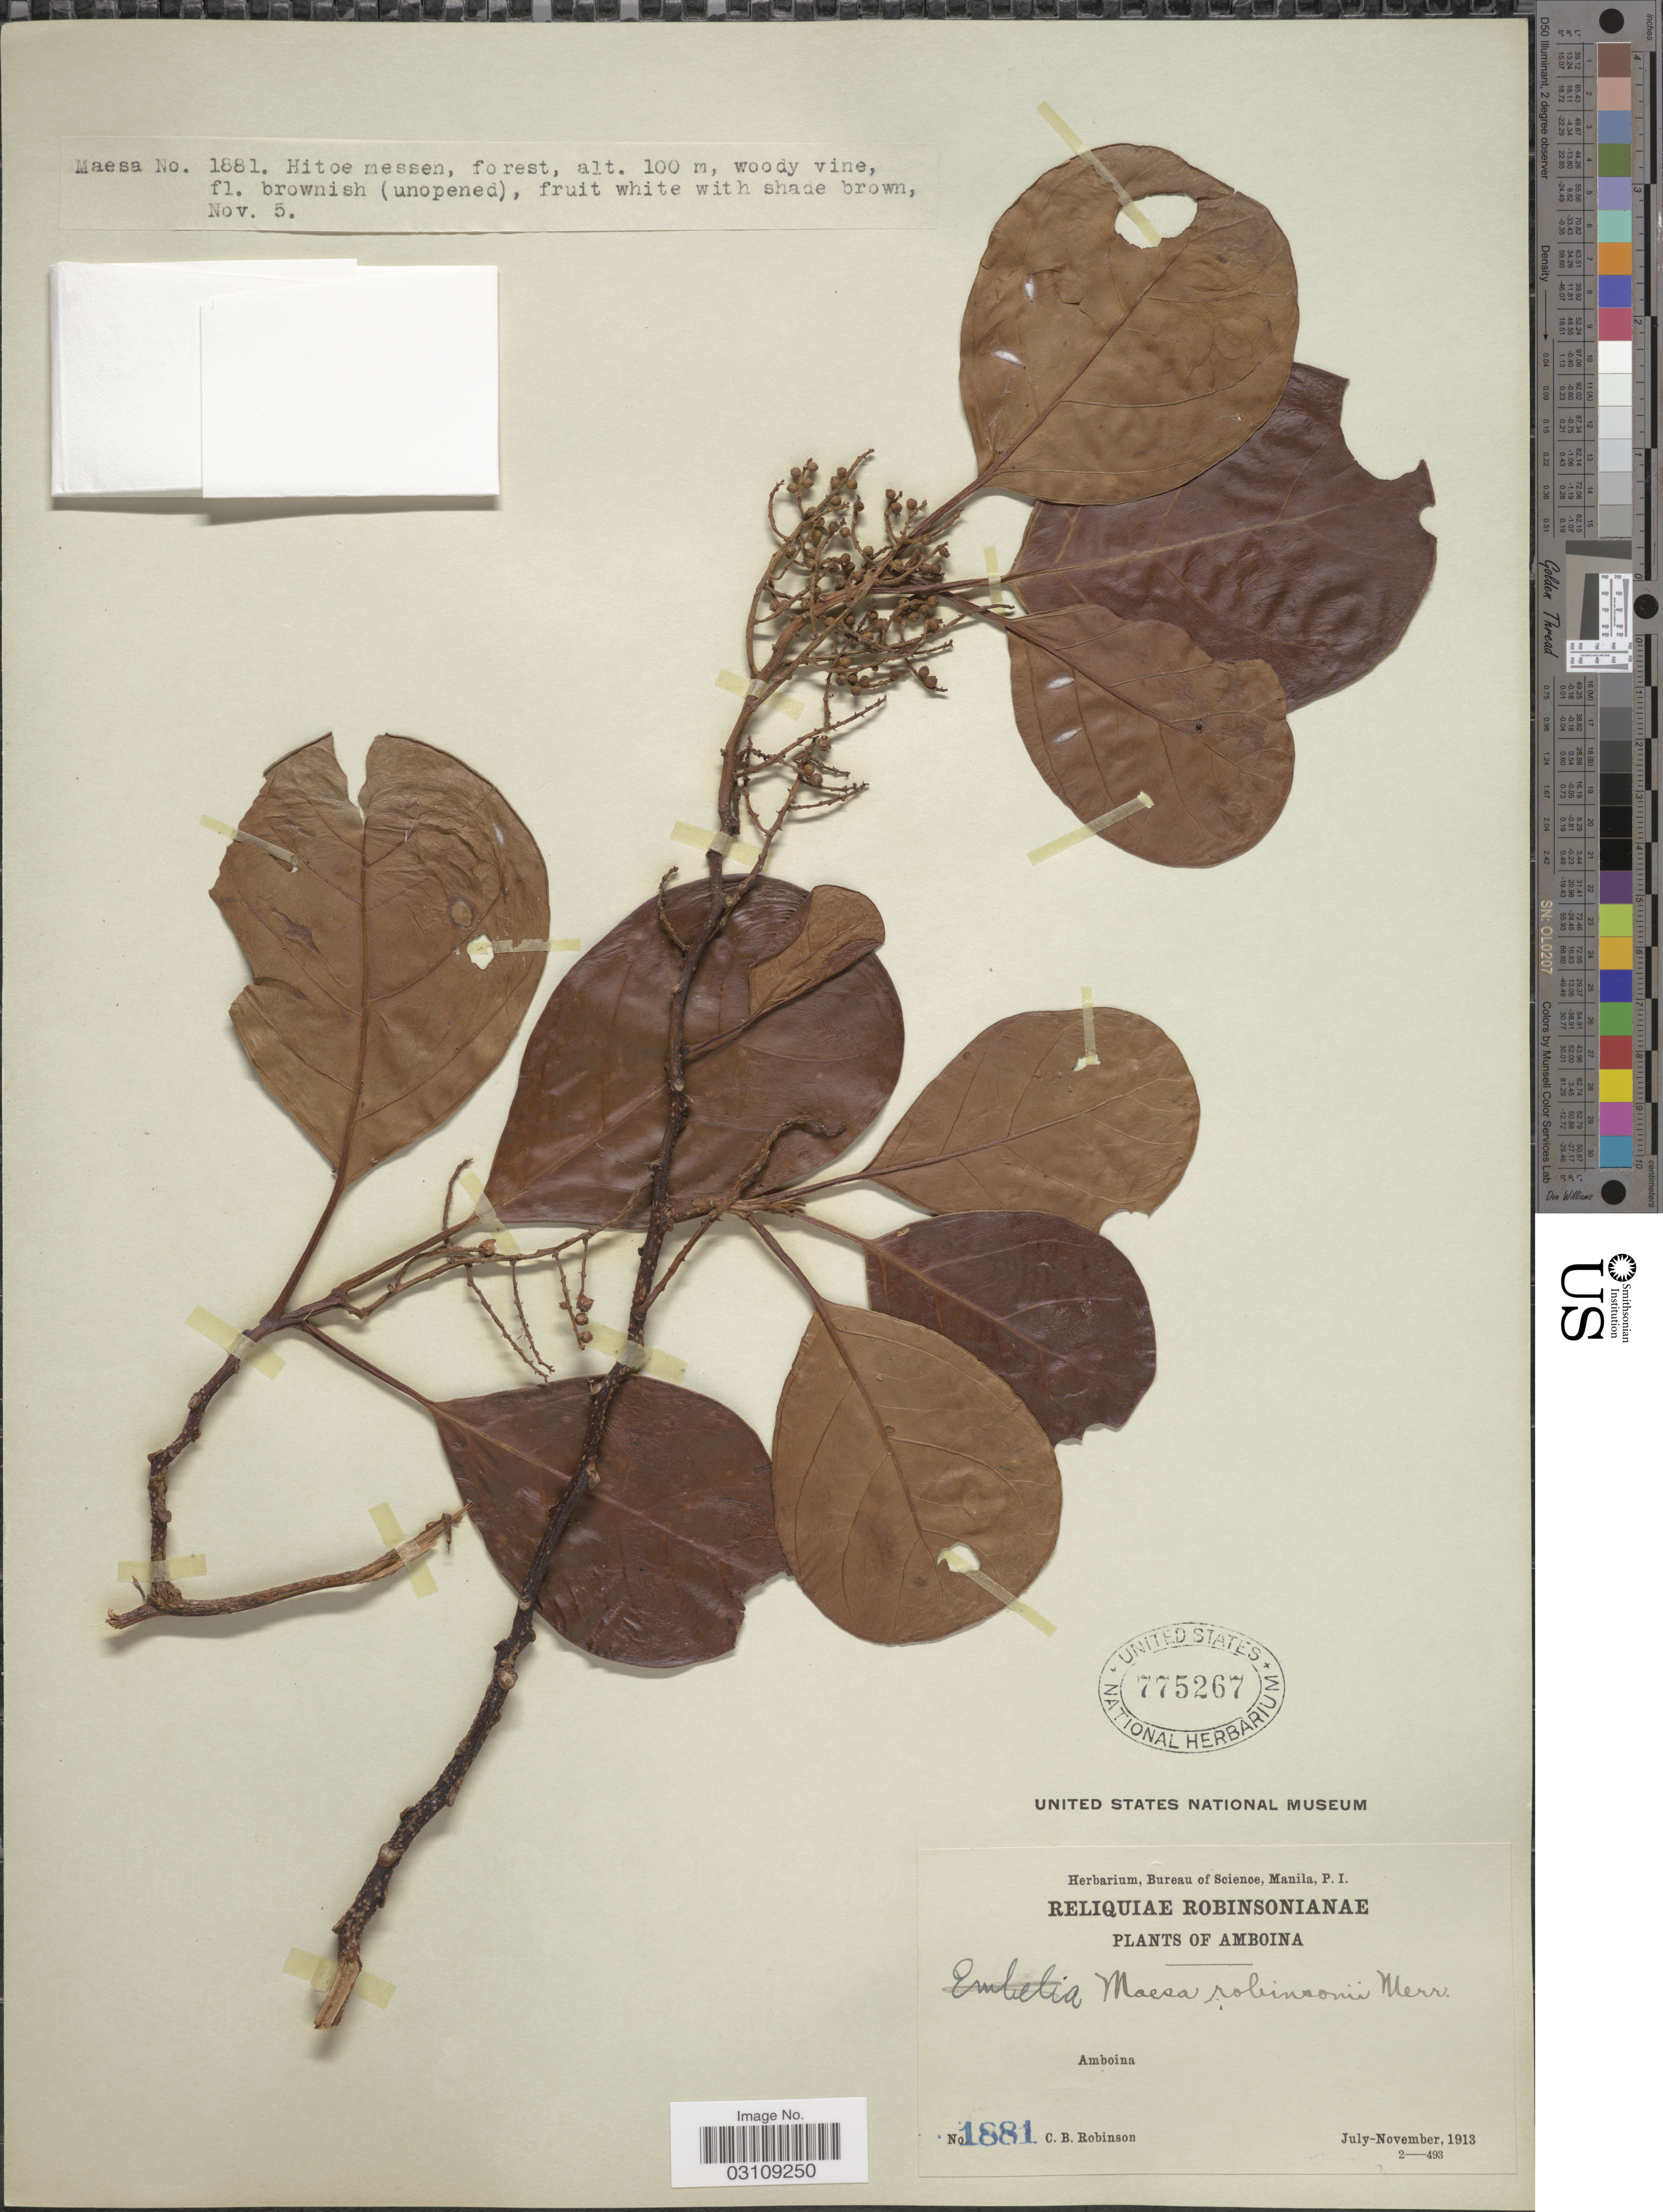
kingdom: Plantae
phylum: Tracheophyta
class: Magnoliopsida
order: Ericales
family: Primulaceae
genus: Maesa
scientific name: Maesa robinsonii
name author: Merr.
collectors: C. Robinson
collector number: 1881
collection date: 1913-07/1913-11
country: Indonesia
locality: Amboina.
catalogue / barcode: US 775267